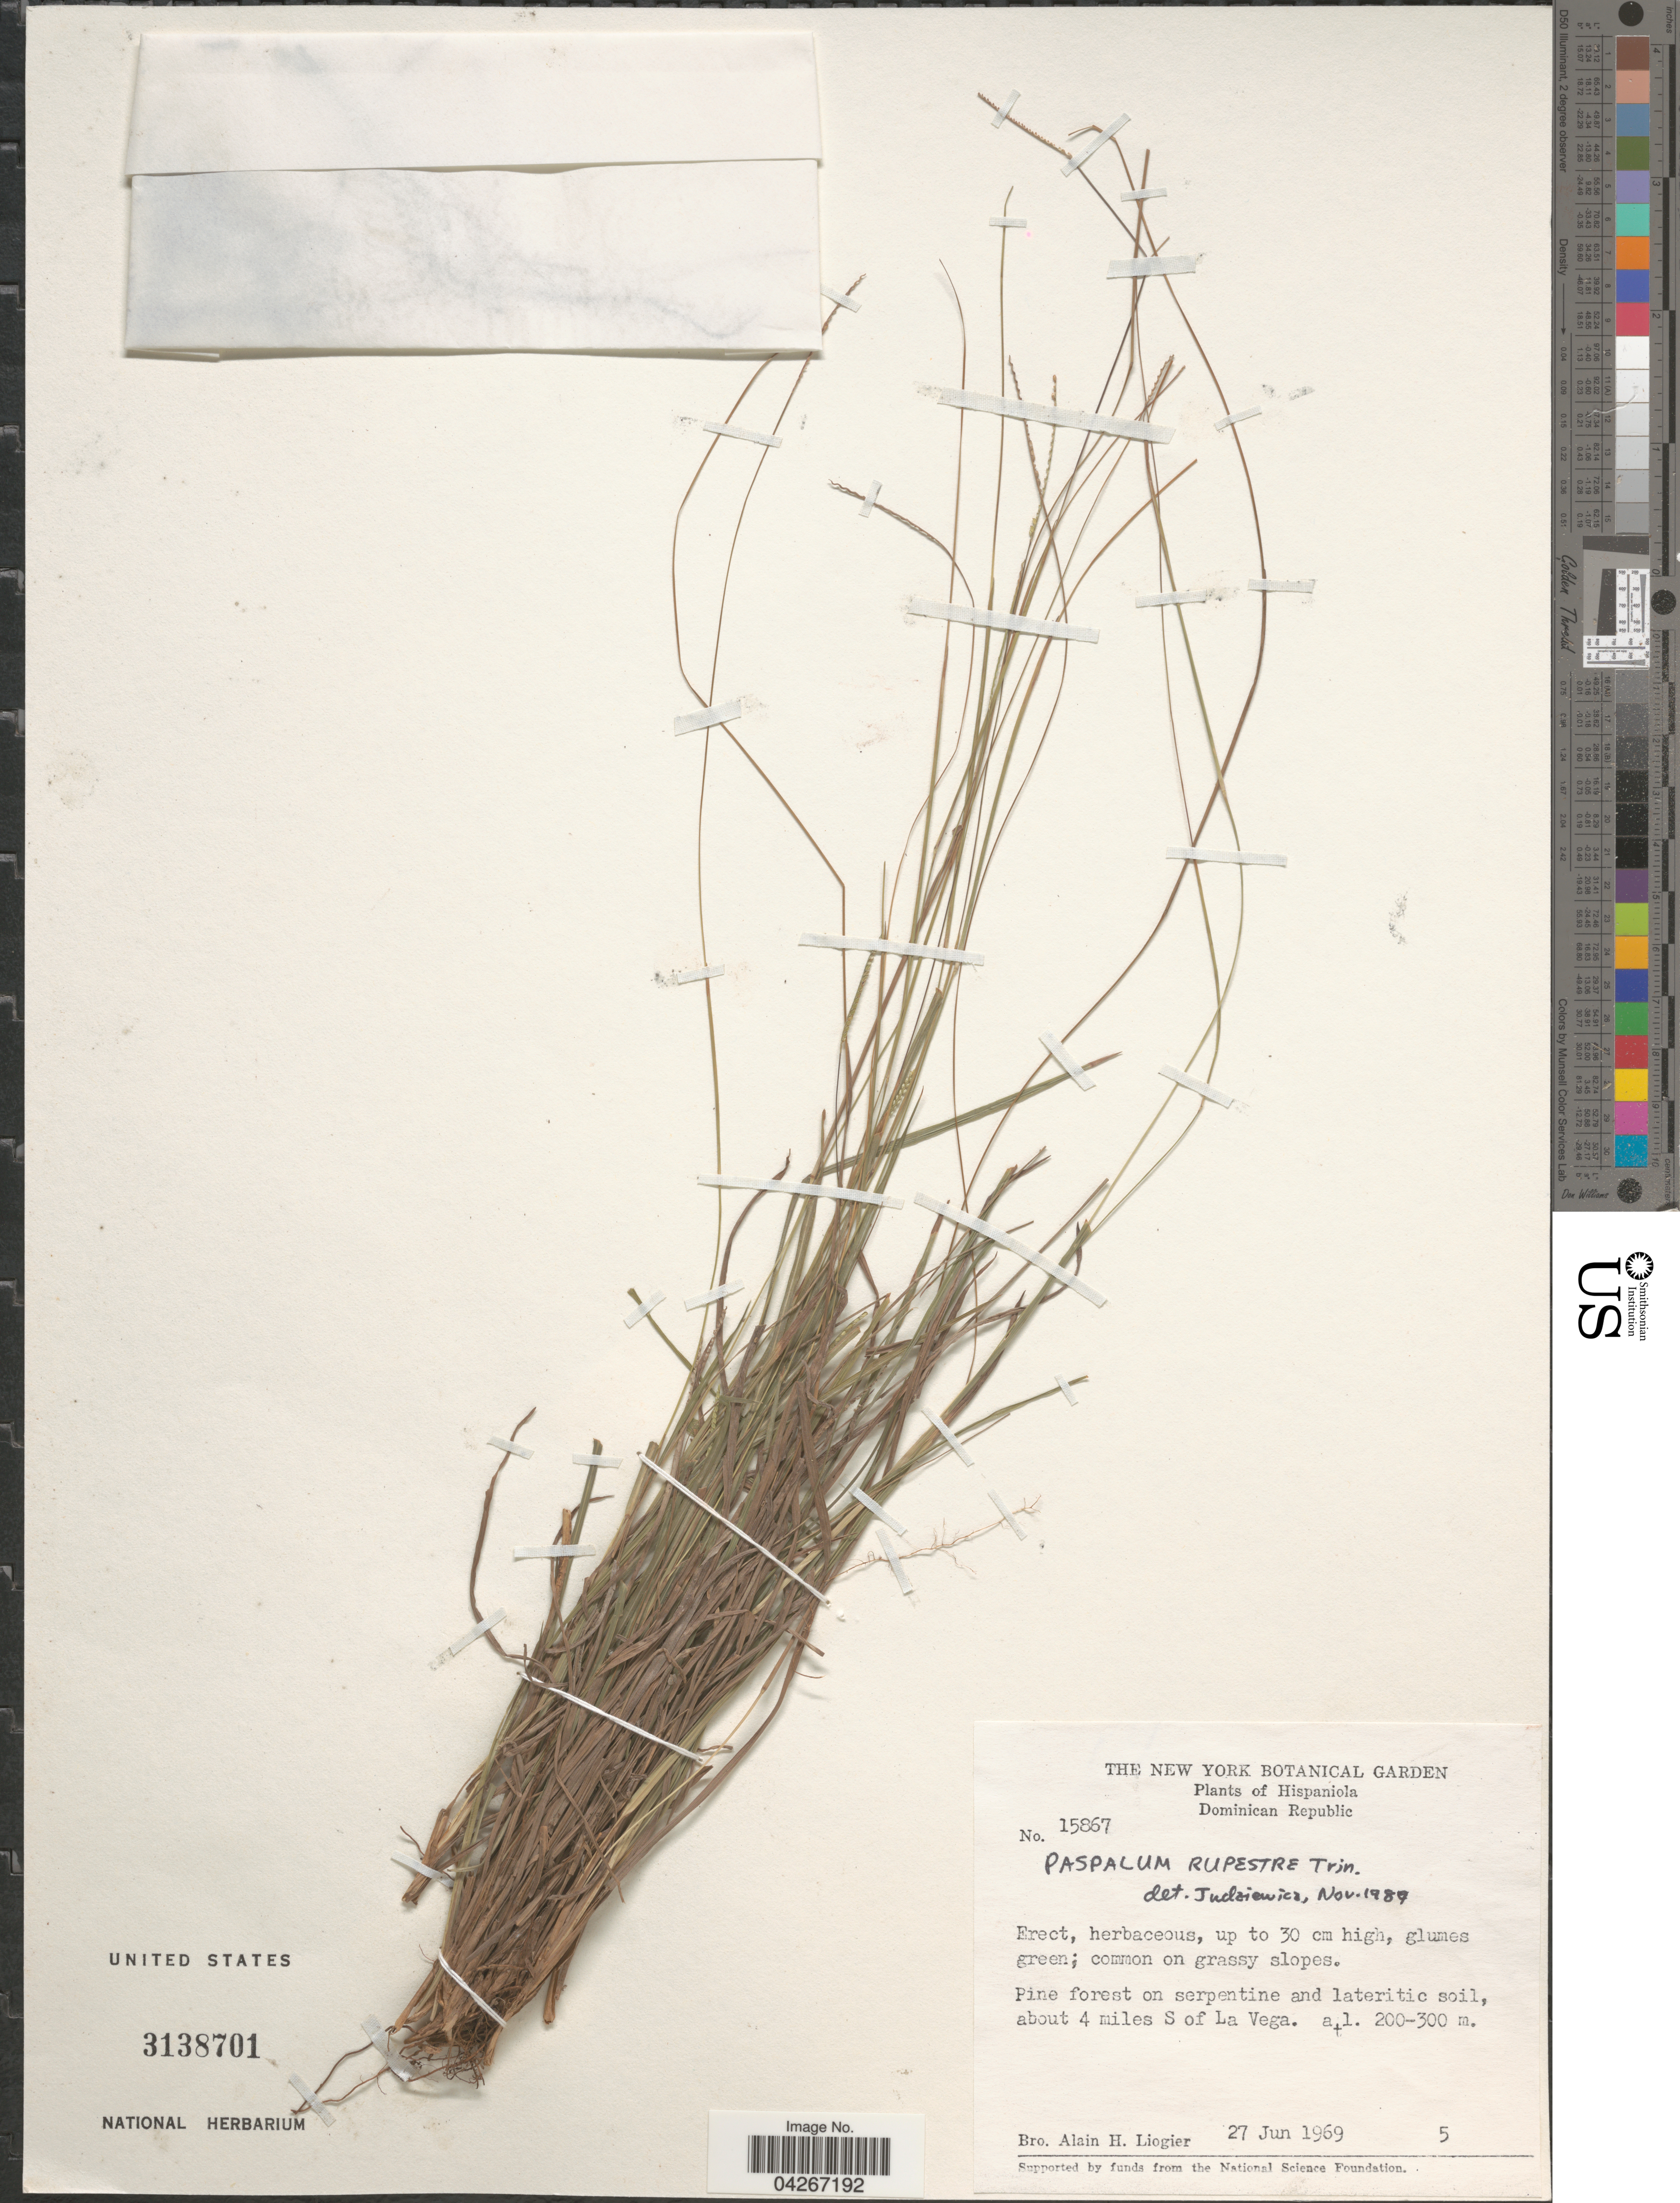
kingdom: Plantae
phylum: Tracheophyta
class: Liliopsida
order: Poales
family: Poaceae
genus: Paspalum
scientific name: Paspalum rupestre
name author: Trin.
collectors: A. H. Liogier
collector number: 15867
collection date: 1969-06-27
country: Dominican Republic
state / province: La Vega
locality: Hispaniola. About 4 miles S of La Vega.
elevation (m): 200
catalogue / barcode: US 3138701